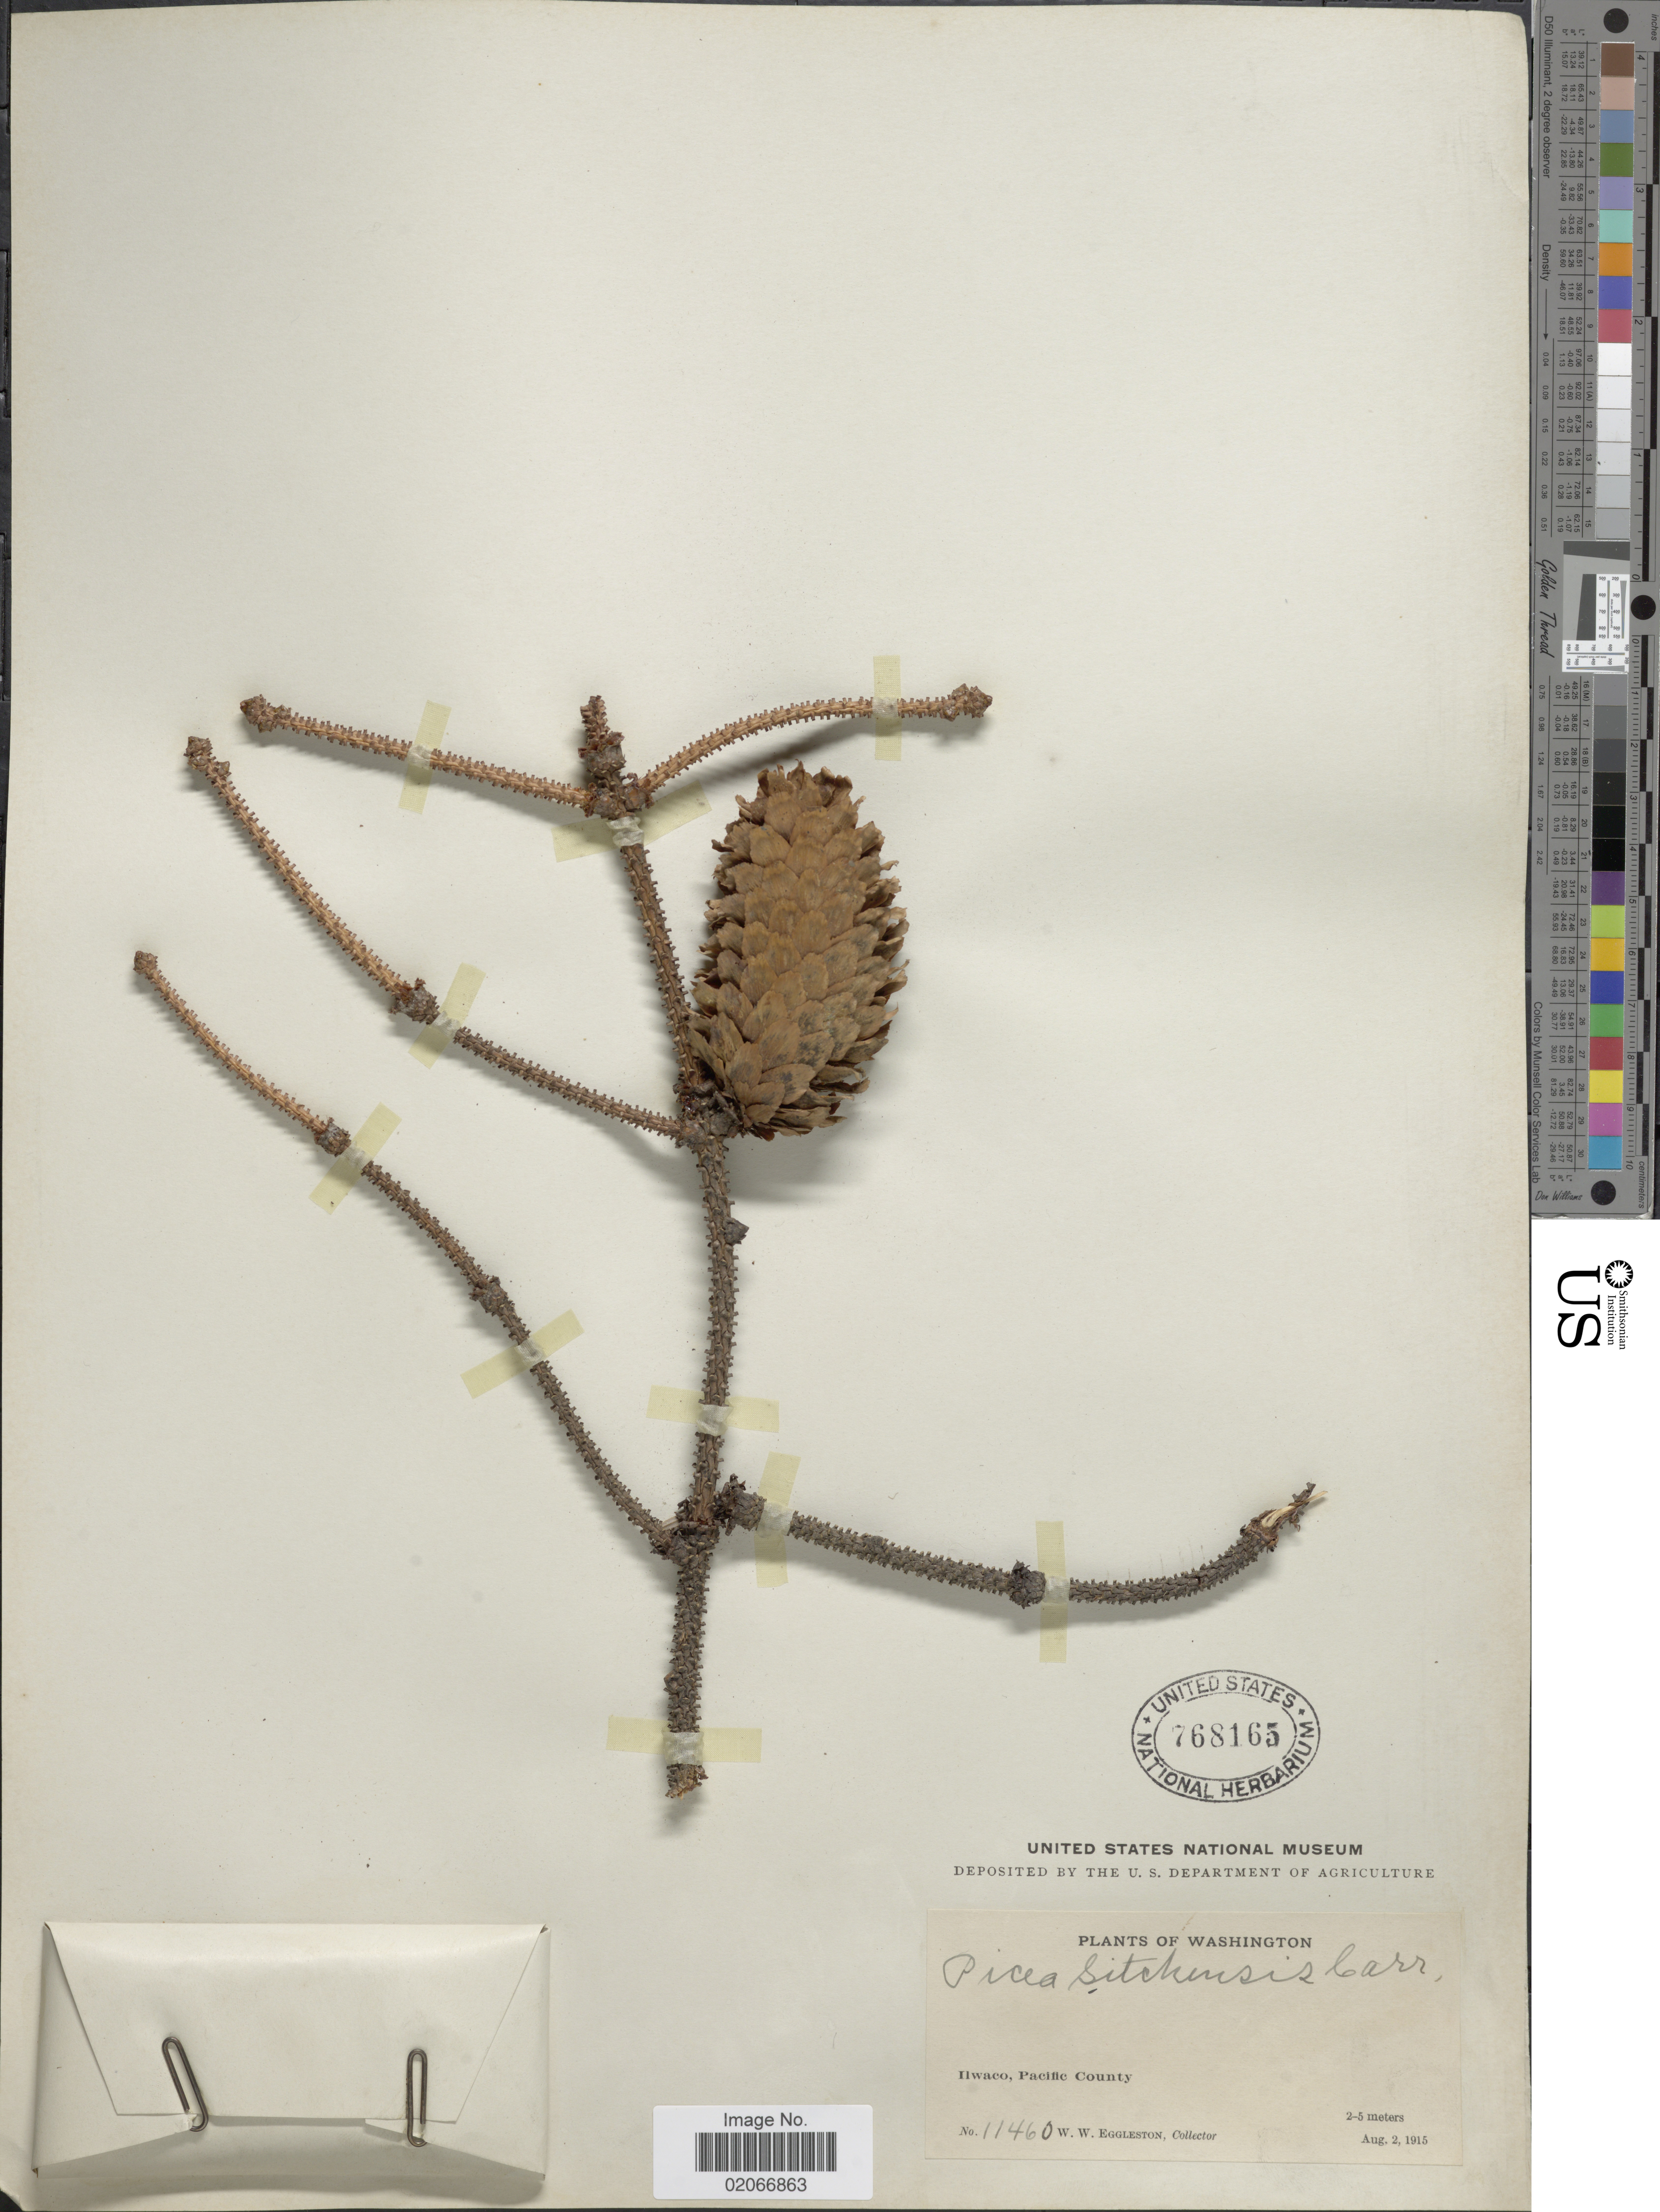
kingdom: Plantae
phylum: Tracheophyta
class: Pinopsida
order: Pinales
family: Pinaceae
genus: Picea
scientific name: Picea sitchensis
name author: (Bong.) Carrière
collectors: W. W. Eggleston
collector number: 11460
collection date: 1915-08-02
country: United States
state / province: Washington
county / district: Pacific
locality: Ilwaco, Pacific County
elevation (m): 2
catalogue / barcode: US 768165